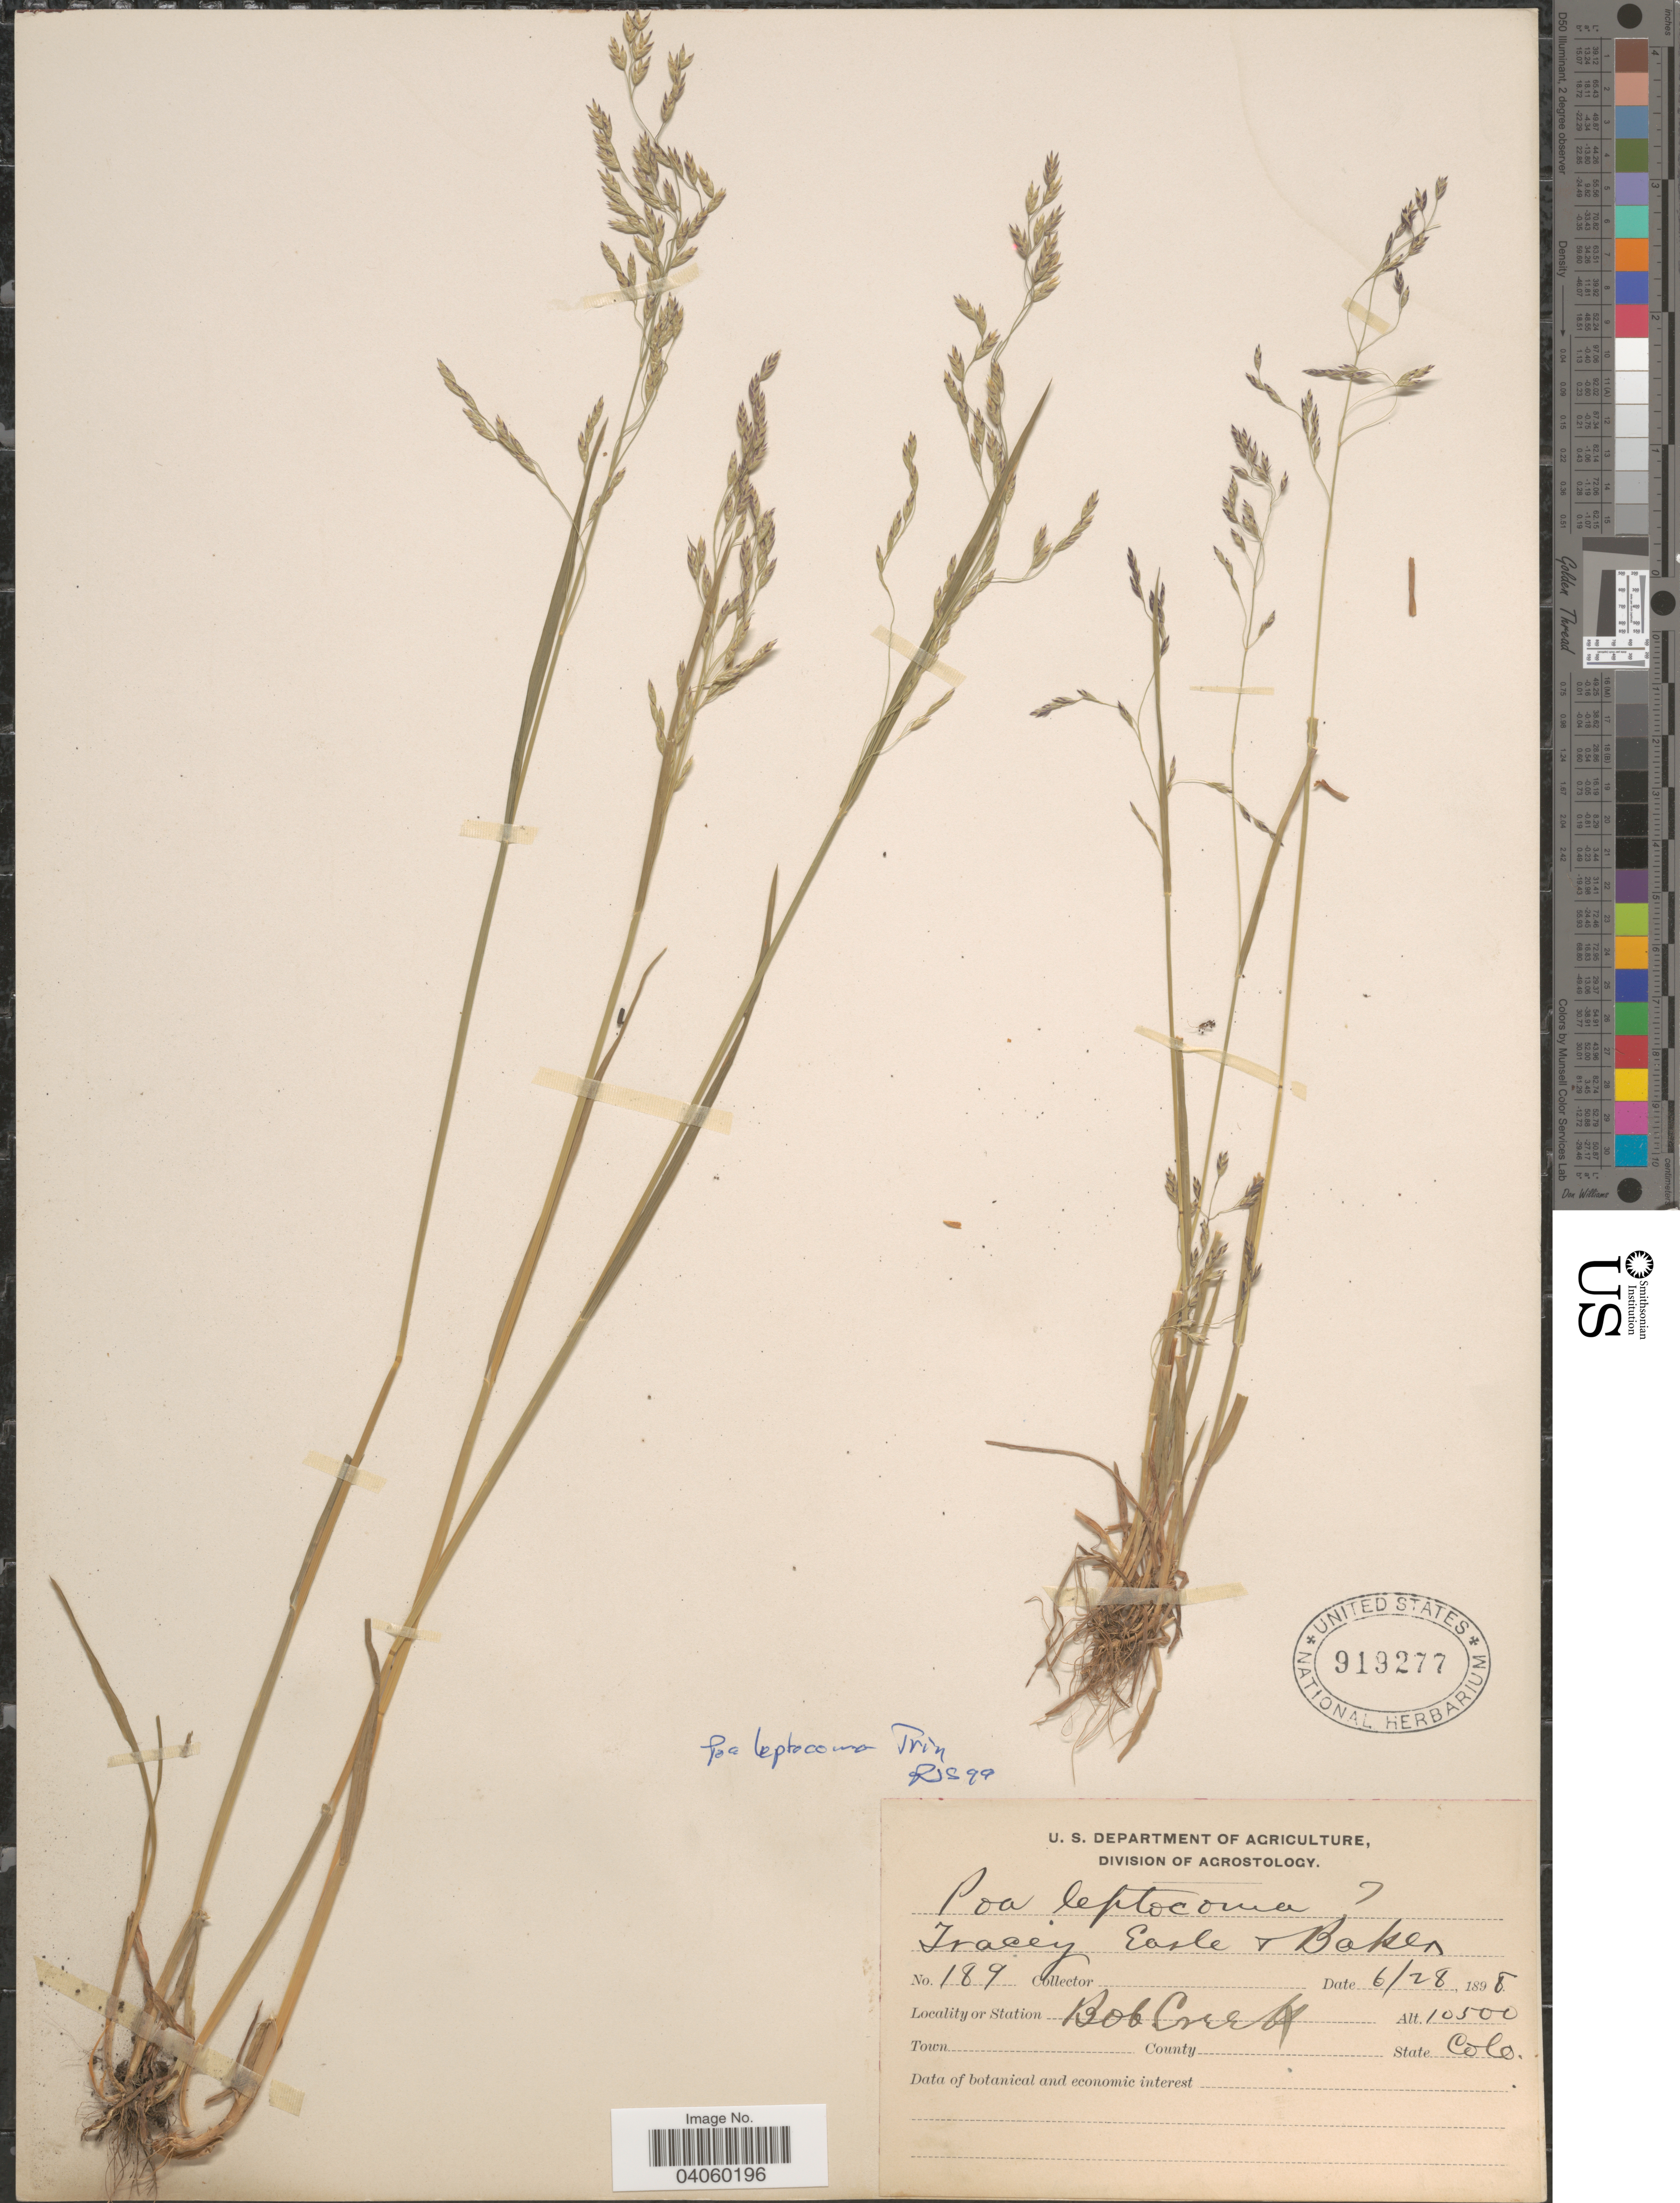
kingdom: Plantae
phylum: Tracheophyta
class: Liliopsida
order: Poales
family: Poaceae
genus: Poa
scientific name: Poa leptocoma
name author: Trin.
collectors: Tracey, -. Earle & -- Baker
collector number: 189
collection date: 1898-06-28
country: United States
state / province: Colorado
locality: Station Bob Creek.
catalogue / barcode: US 919277